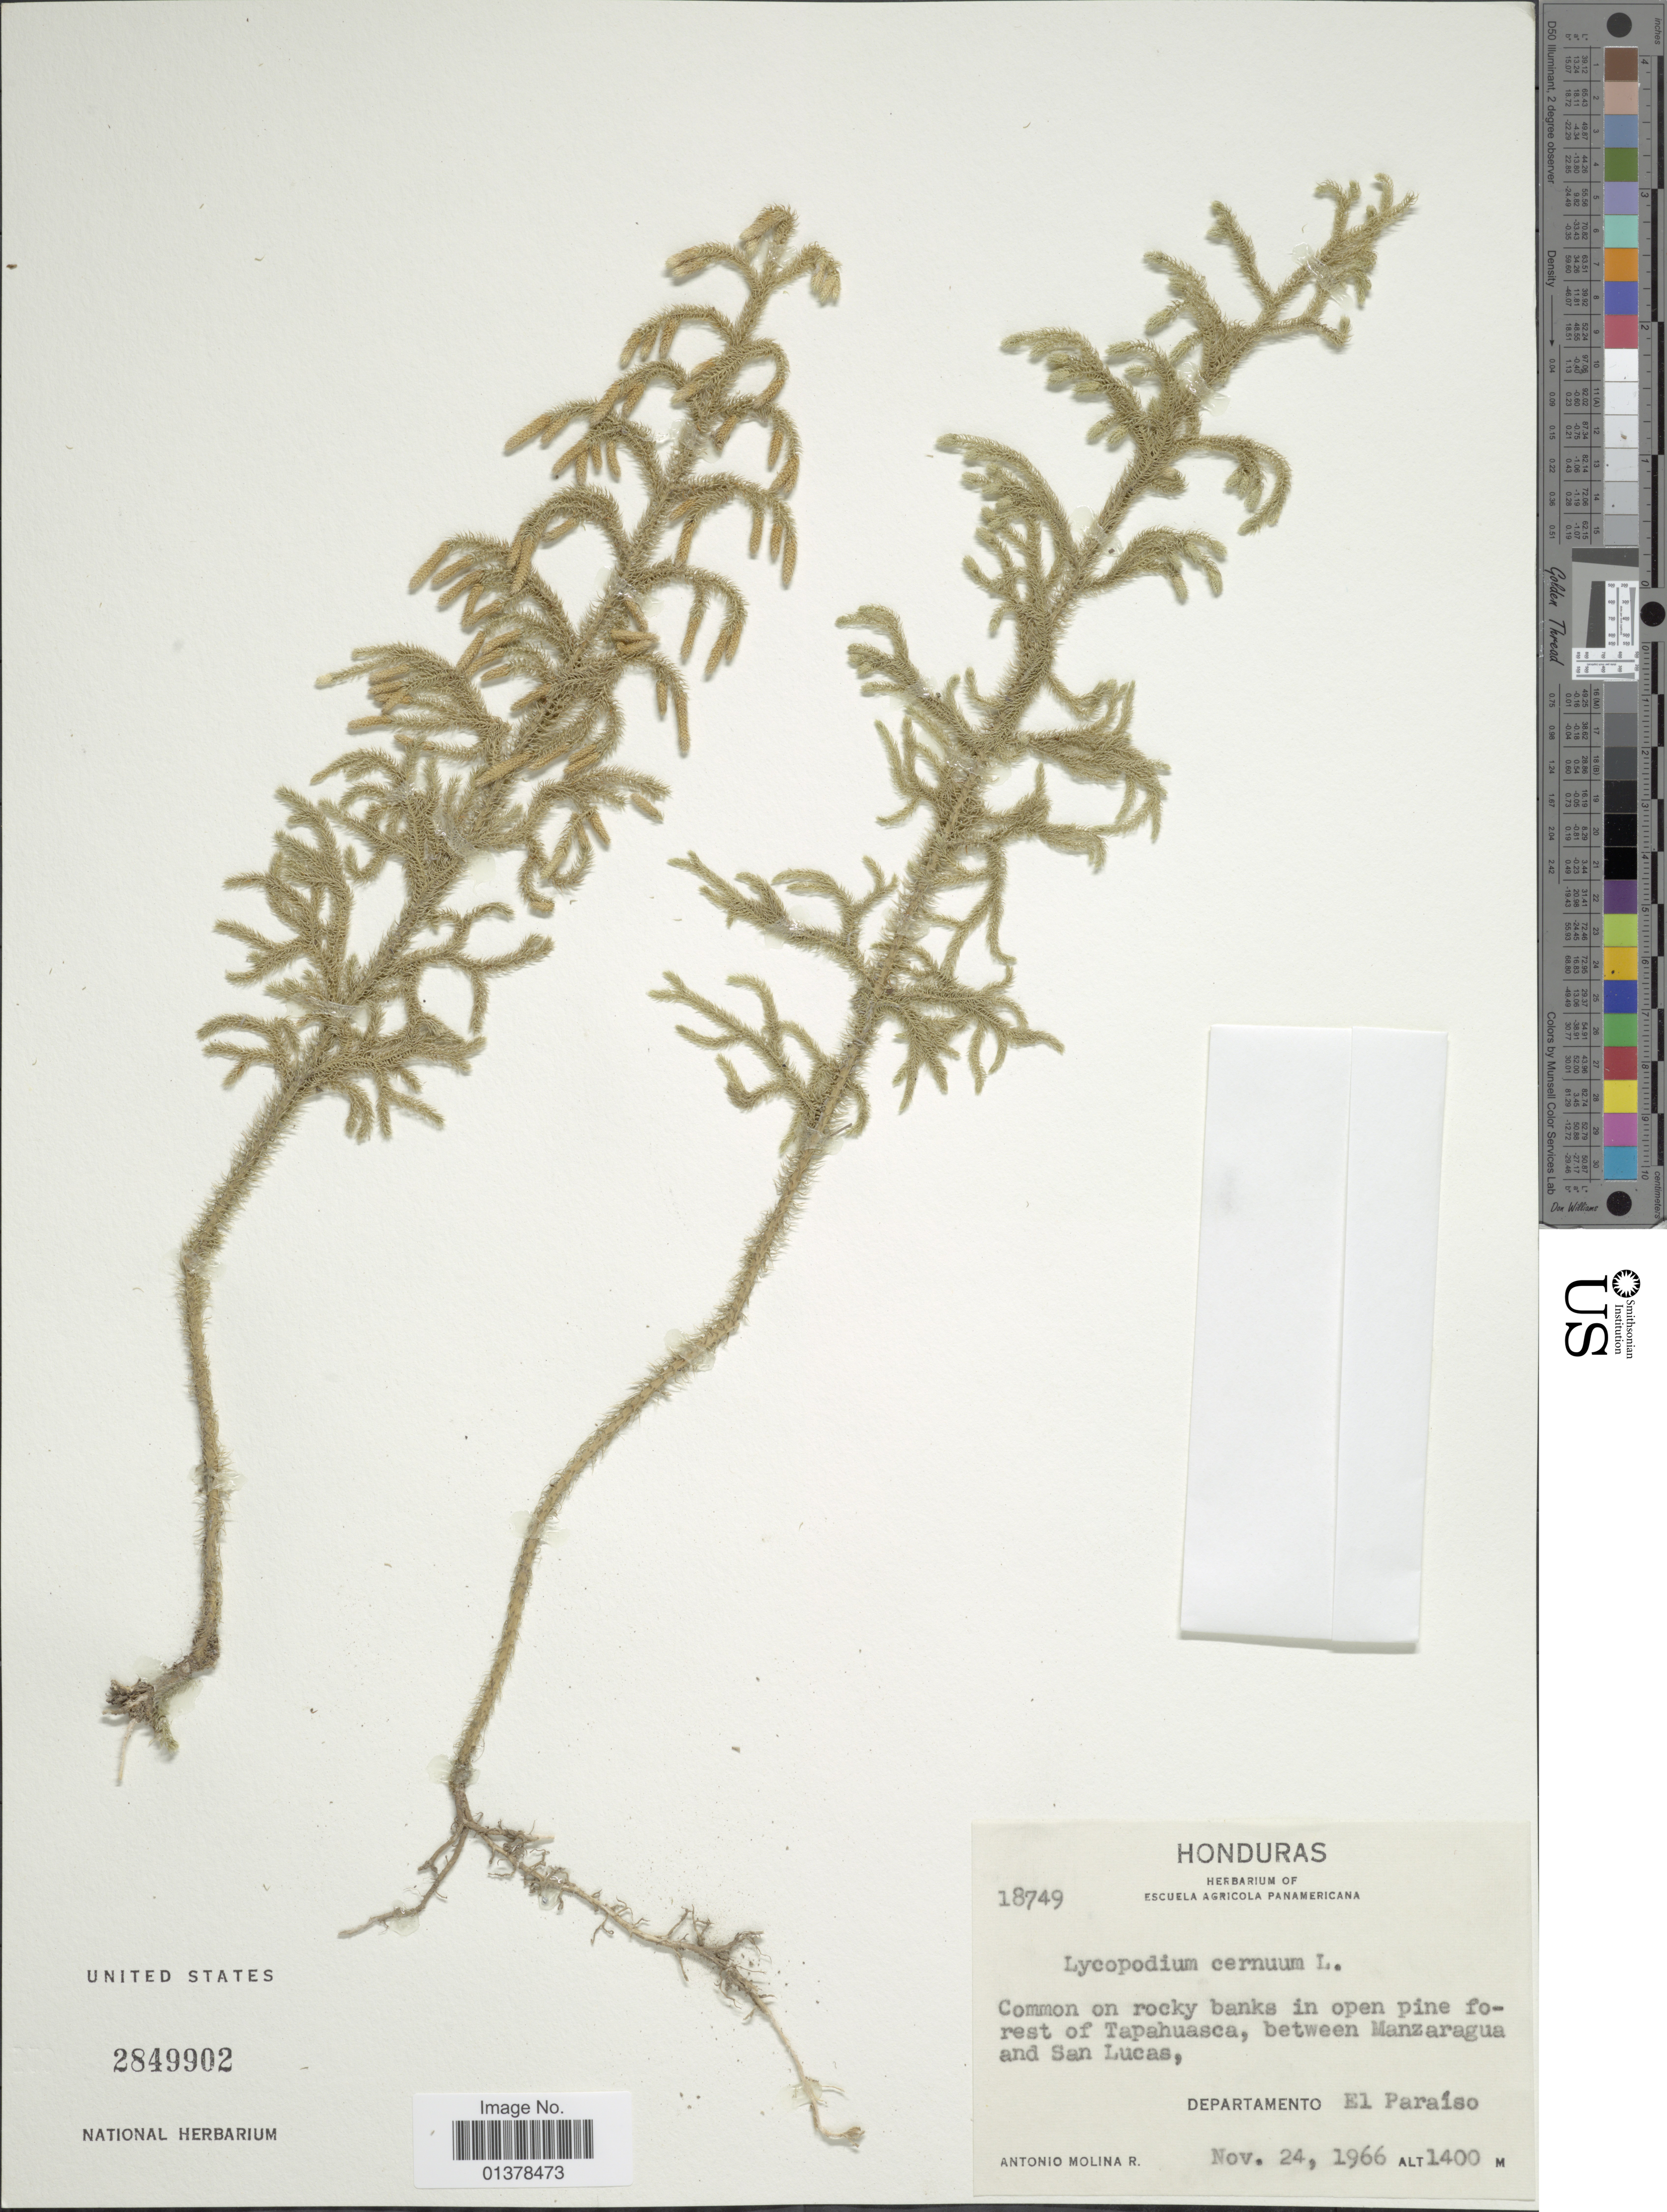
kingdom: Plantae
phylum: Tracheophyta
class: Lycopodiopsida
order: Lycopodiales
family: Lycopodiaceae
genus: Palhinhaea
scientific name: Palhinhaea cernua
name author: (L.) Vasc. & Franco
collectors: A. Molina R.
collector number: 18749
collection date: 1966-11-24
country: Honduras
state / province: El Paraíso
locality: Common in rocky banks in open pine forest of Tapahuaca, between manzaragua and San Lucas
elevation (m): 1400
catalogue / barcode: US 2849902